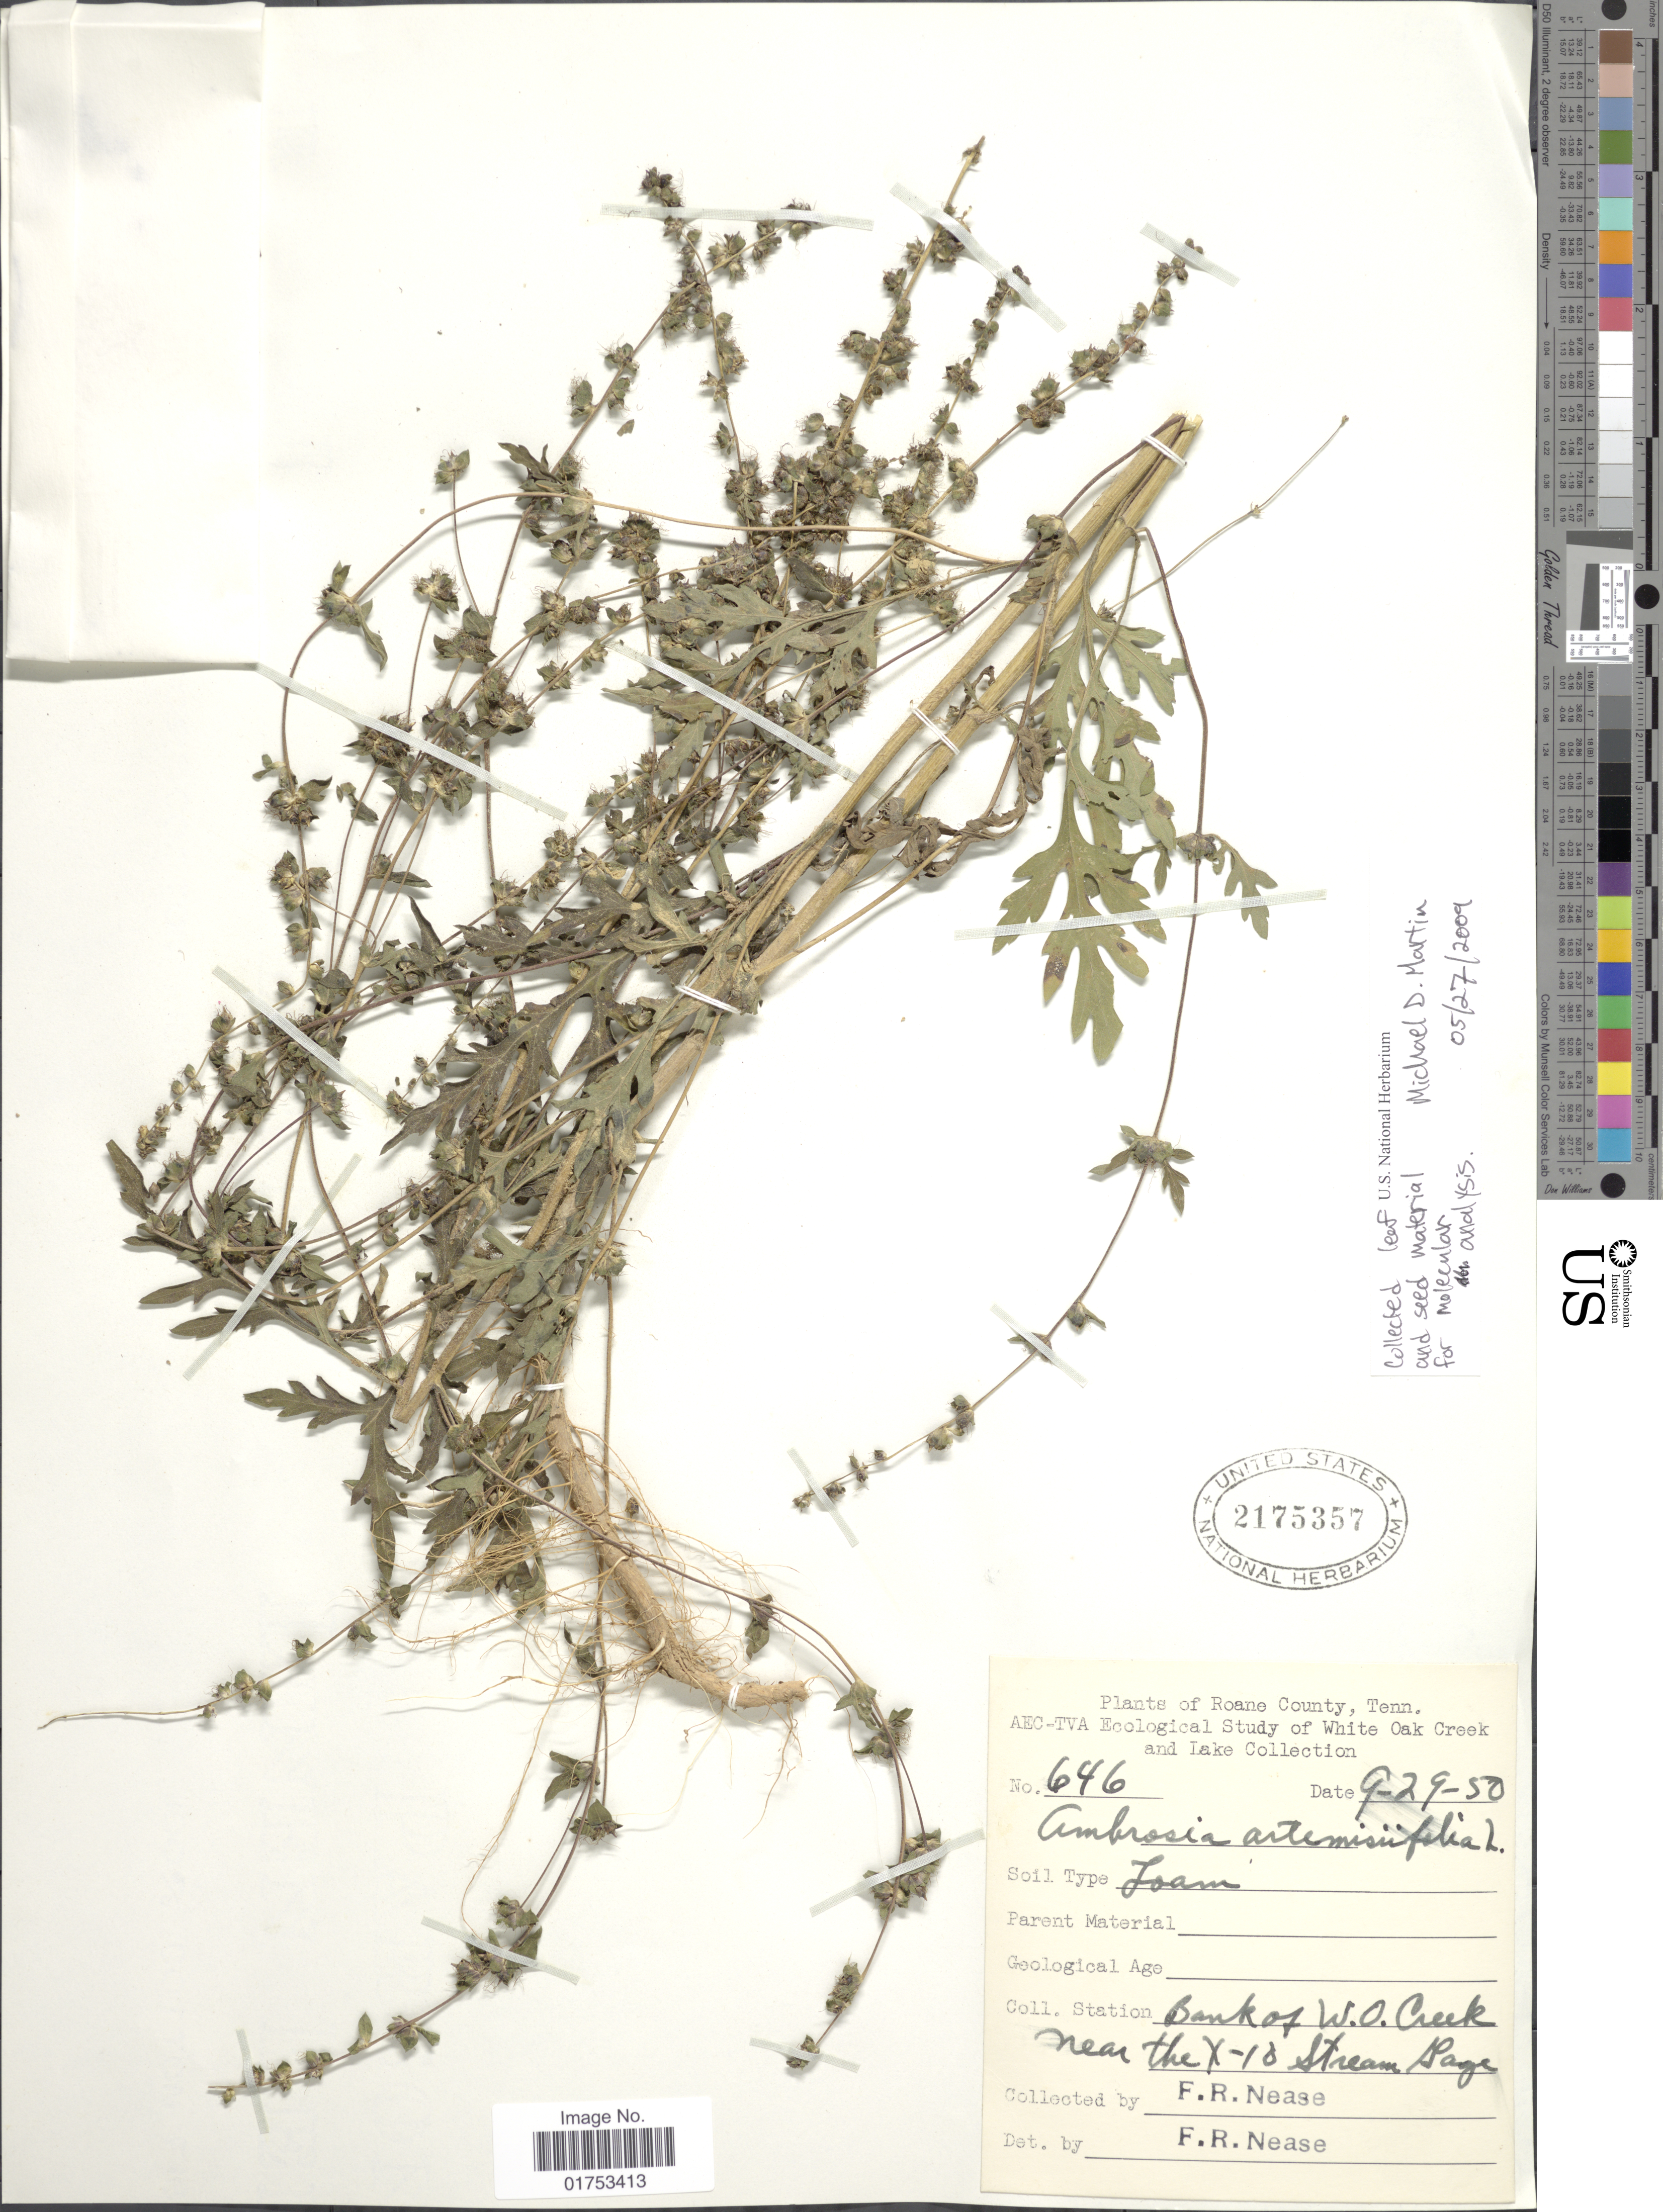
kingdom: Plantae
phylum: Tracheophyta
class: Magnoliopsida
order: Asterales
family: Asteraceae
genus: Ambrosia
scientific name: Ambrosia artemisiifolia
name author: L.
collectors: F. Nease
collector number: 646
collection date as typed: Transcribed d/m/y: 29/9/50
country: United States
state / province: Tennessee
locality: Roane County, Tenn., bank of W. O. Creek near the X-10 Stream Gage.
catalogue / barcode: US 2175357